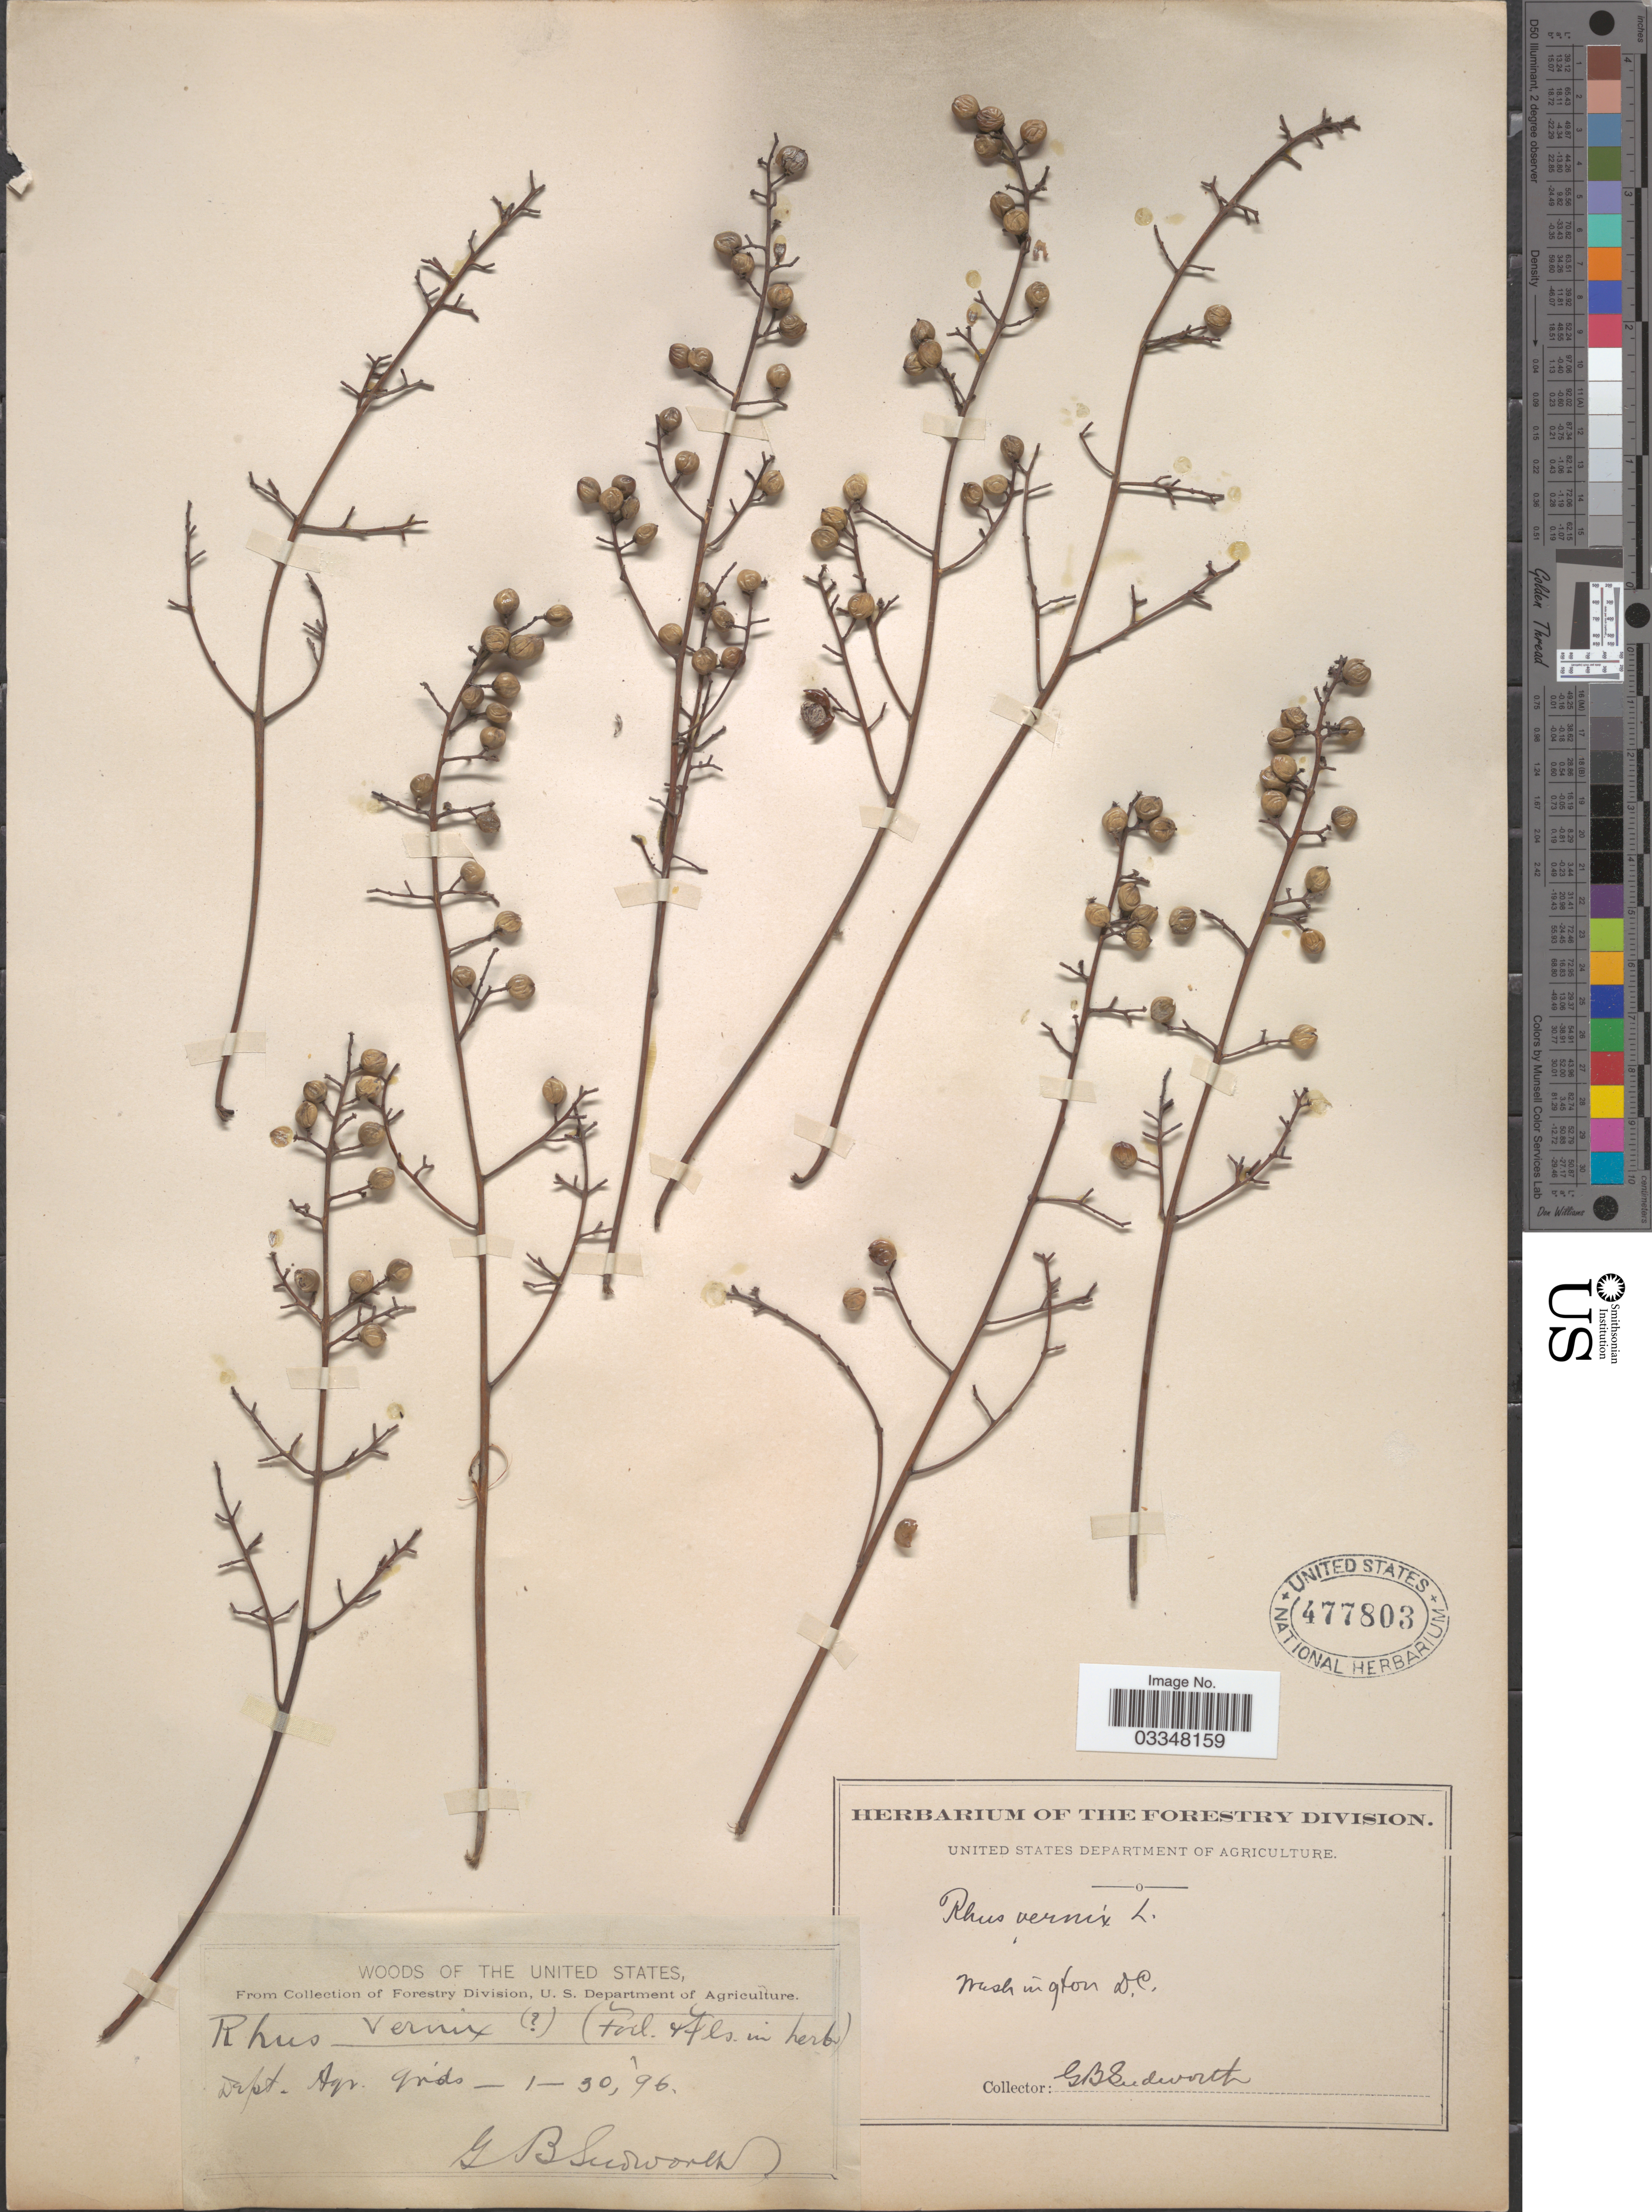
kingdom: Plantae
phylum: Tracheophyta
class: Magnoliopsida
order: Sapindales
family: Anacardiaceae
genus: Toxicodendron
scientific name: Toxicodendron vernix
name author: (L.) Kuntze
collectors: G. B. Sudworth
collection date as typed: Transcribed d/m/y: 30/1/96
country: United States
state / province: District of Columbia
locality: Dept. Agr. Grds. Washington.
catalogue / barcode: US 477803